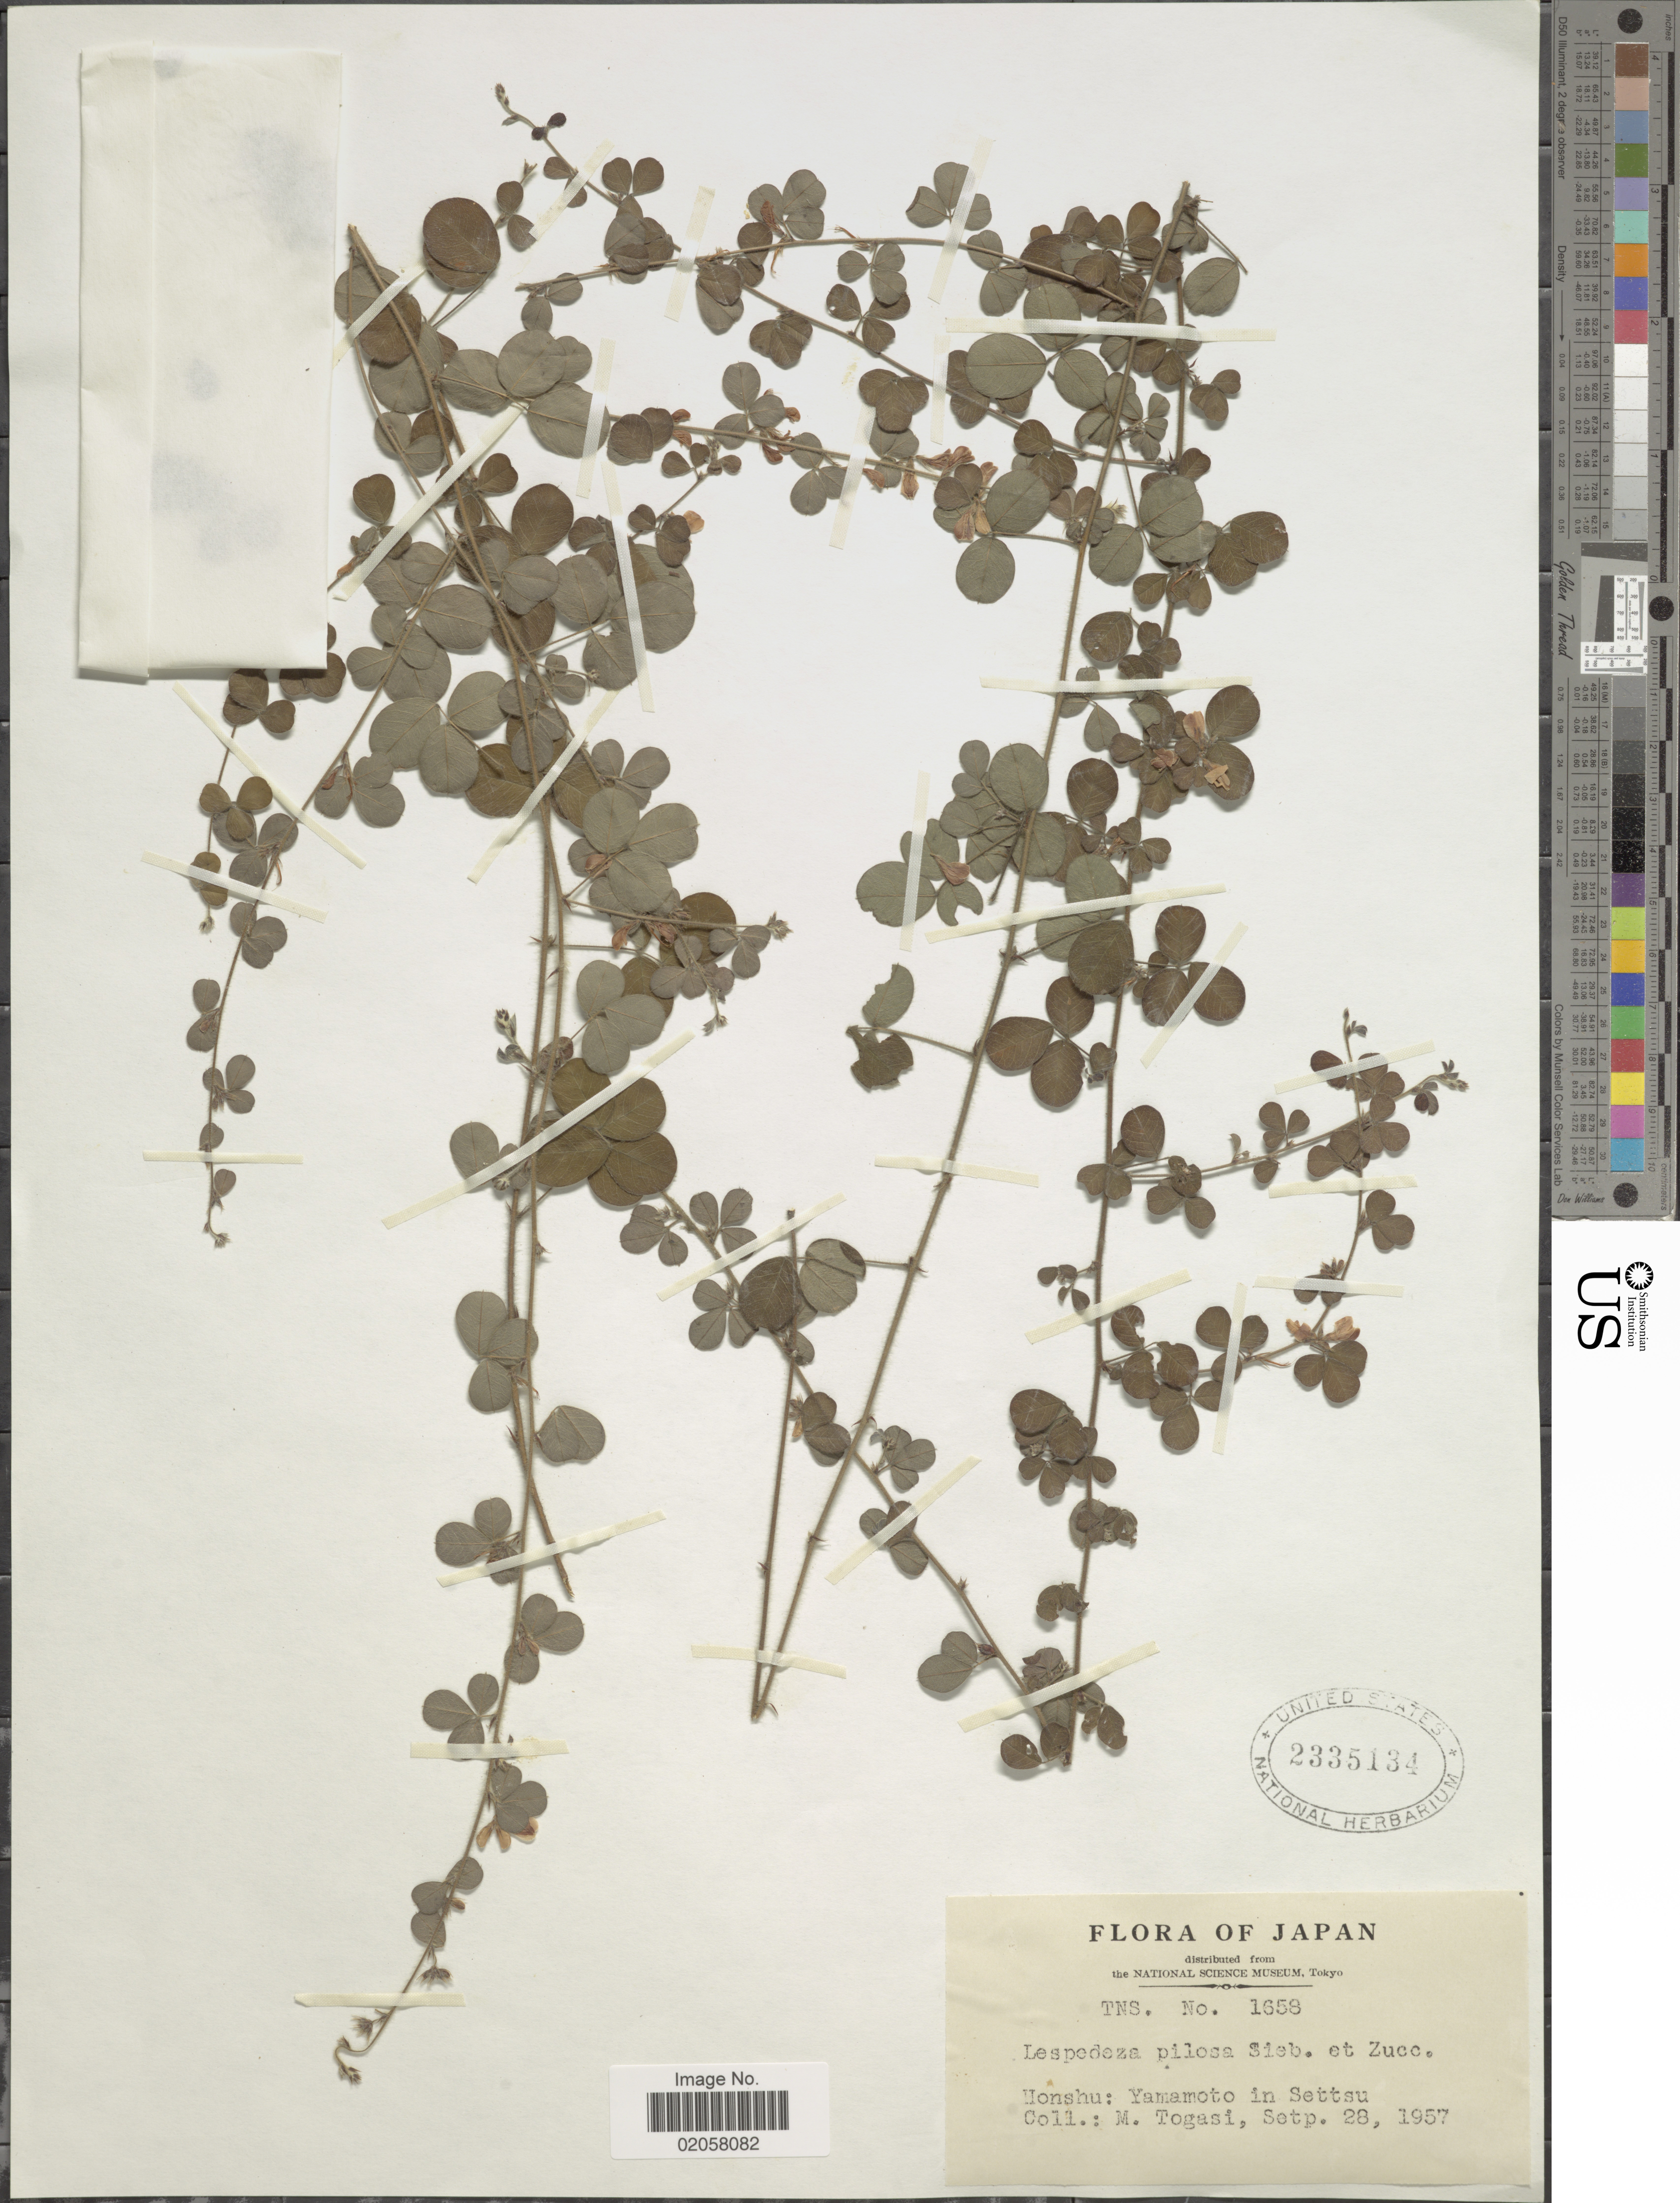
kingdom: Plantae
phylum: Tracheophyta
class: Magnoliopsida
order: Fabales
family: Fabaceae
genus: Lespedeza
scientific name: Lespedeza pilosa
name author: (Thunb.) Siebold & Zucc.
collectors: M. Togasi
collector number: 1658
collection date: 1957-09-28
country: Japan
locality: Honshu: Yamamoto in Settsu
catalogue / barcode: US 2335134